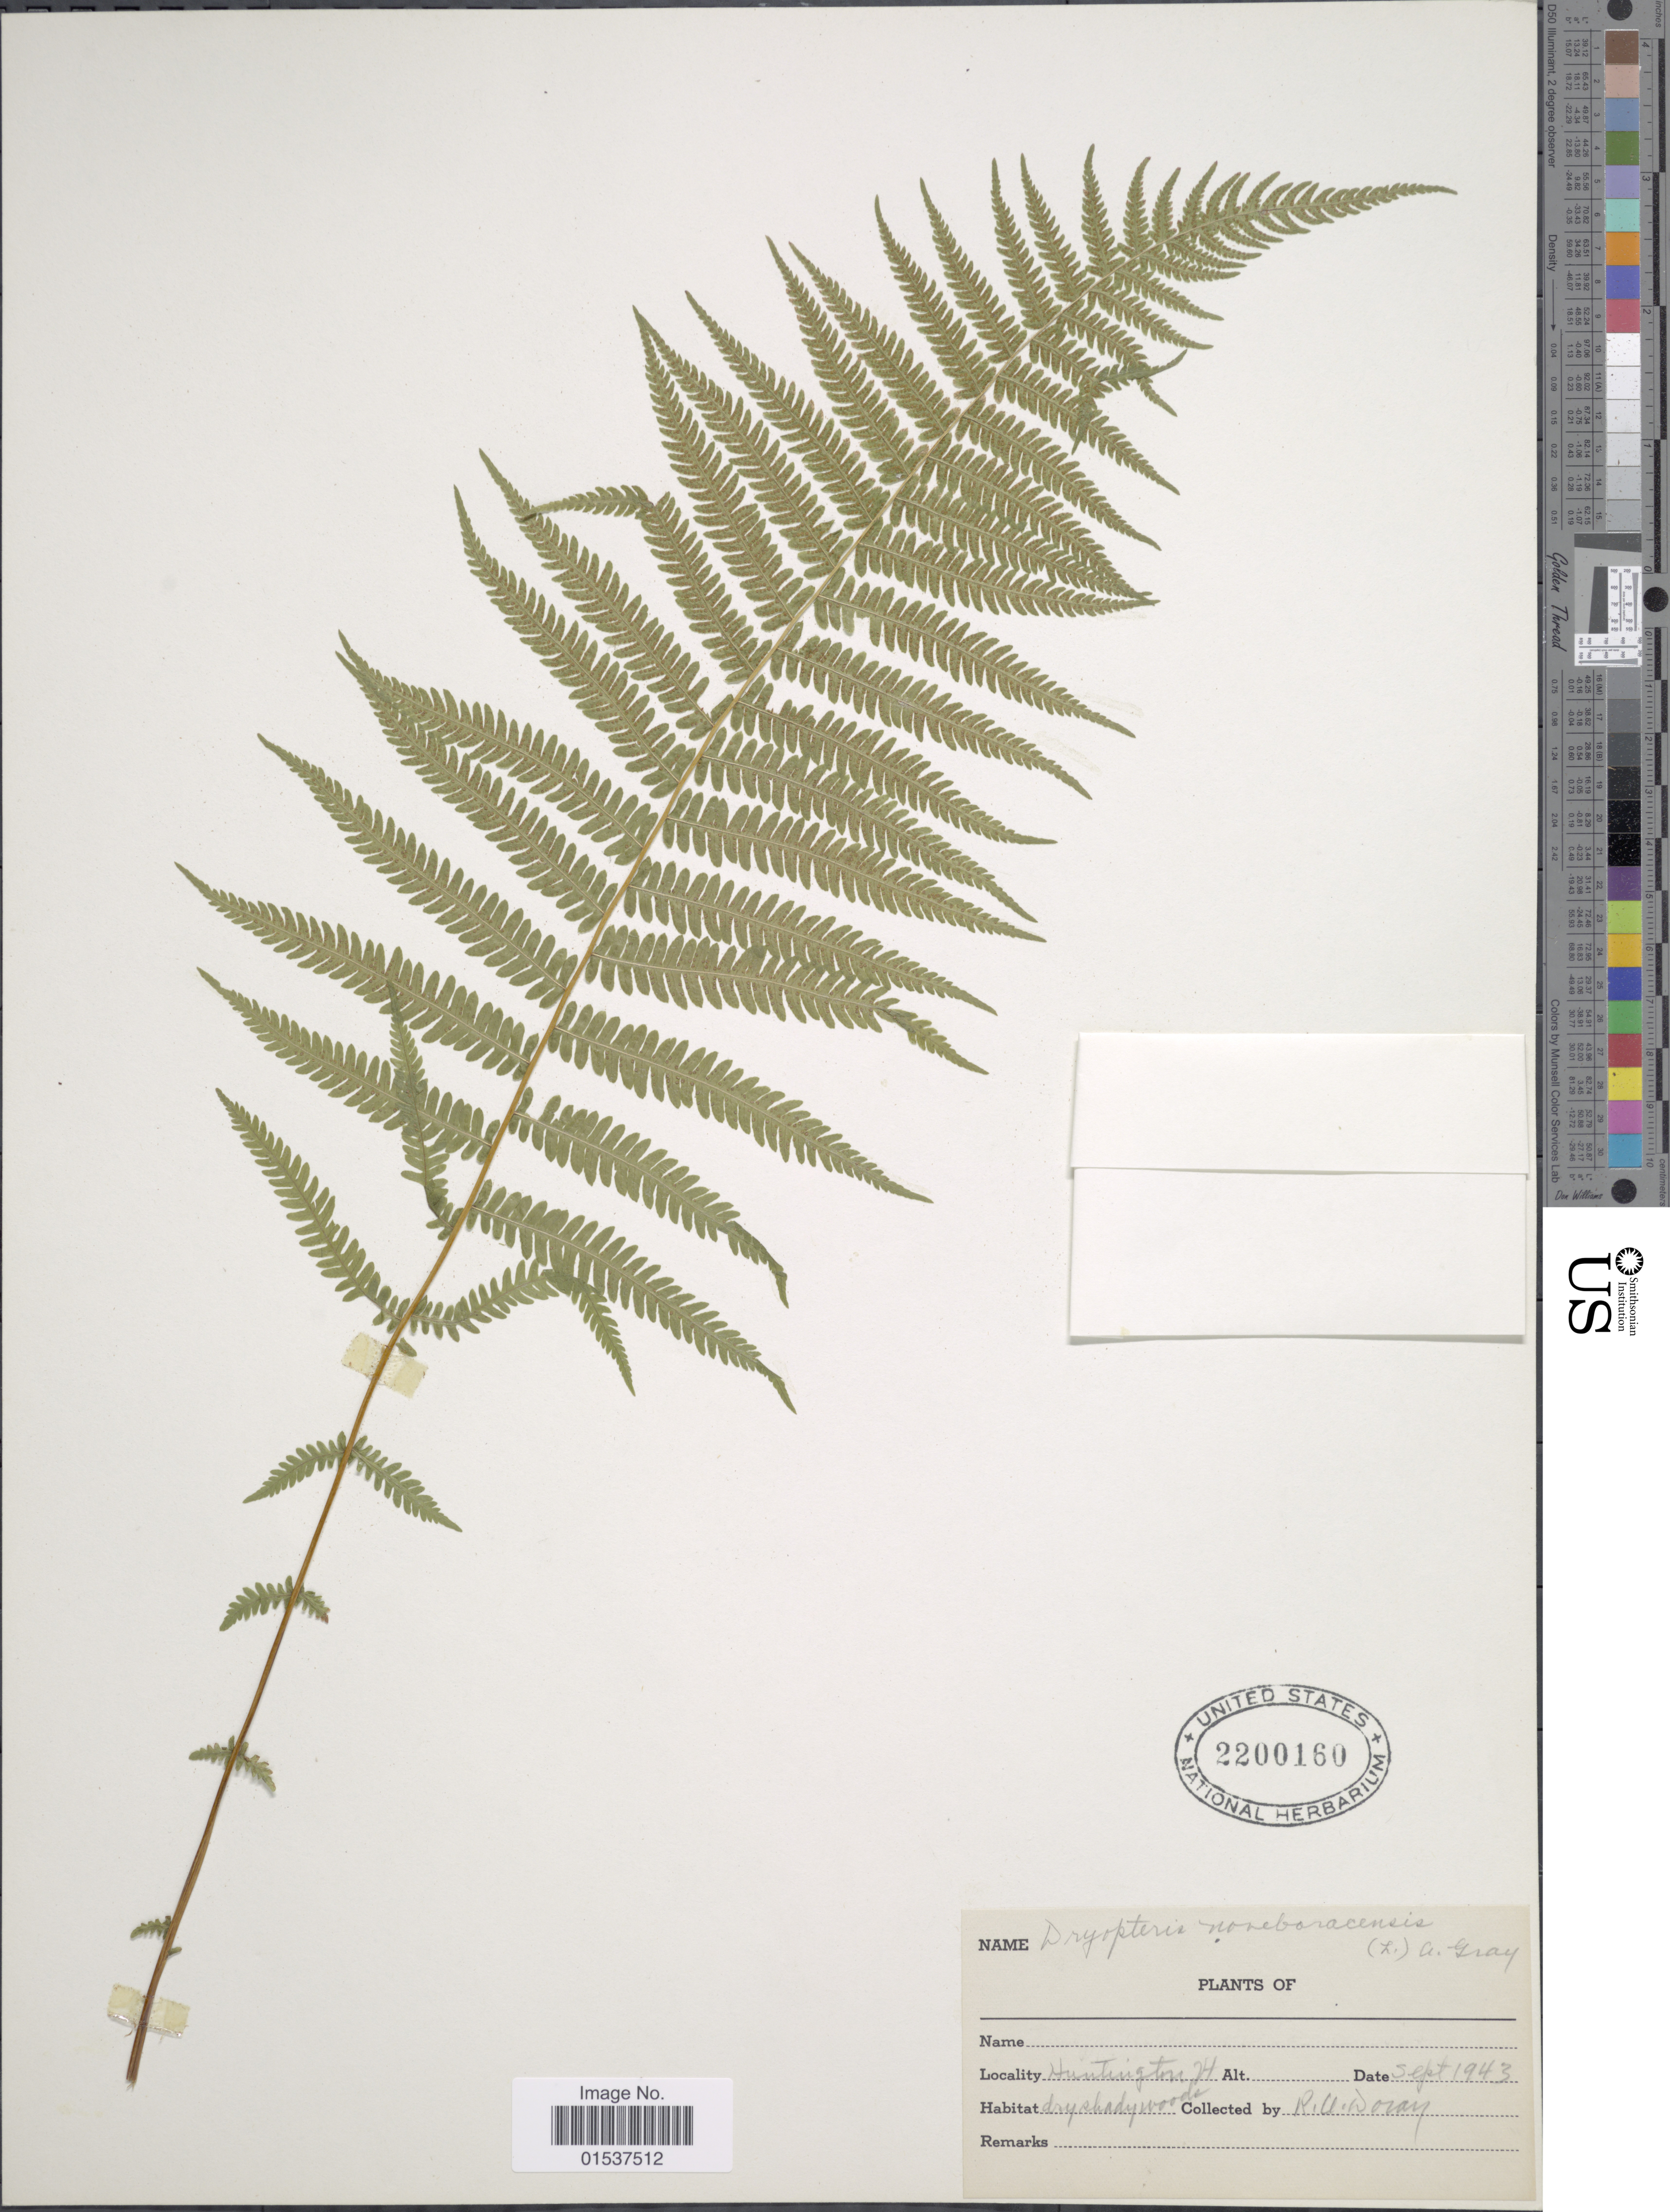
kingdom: Plantae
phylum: Tracheophyta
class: Polypodiopsida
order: Polypodiales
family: Thelypteridaceae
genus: Parathelypteris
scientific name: Parathelypteris noveboracensis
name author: (L.) Ching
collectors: R. Doray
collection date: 1943-09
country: United States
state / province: Vermont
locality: Huntington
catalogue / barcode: US 2200160